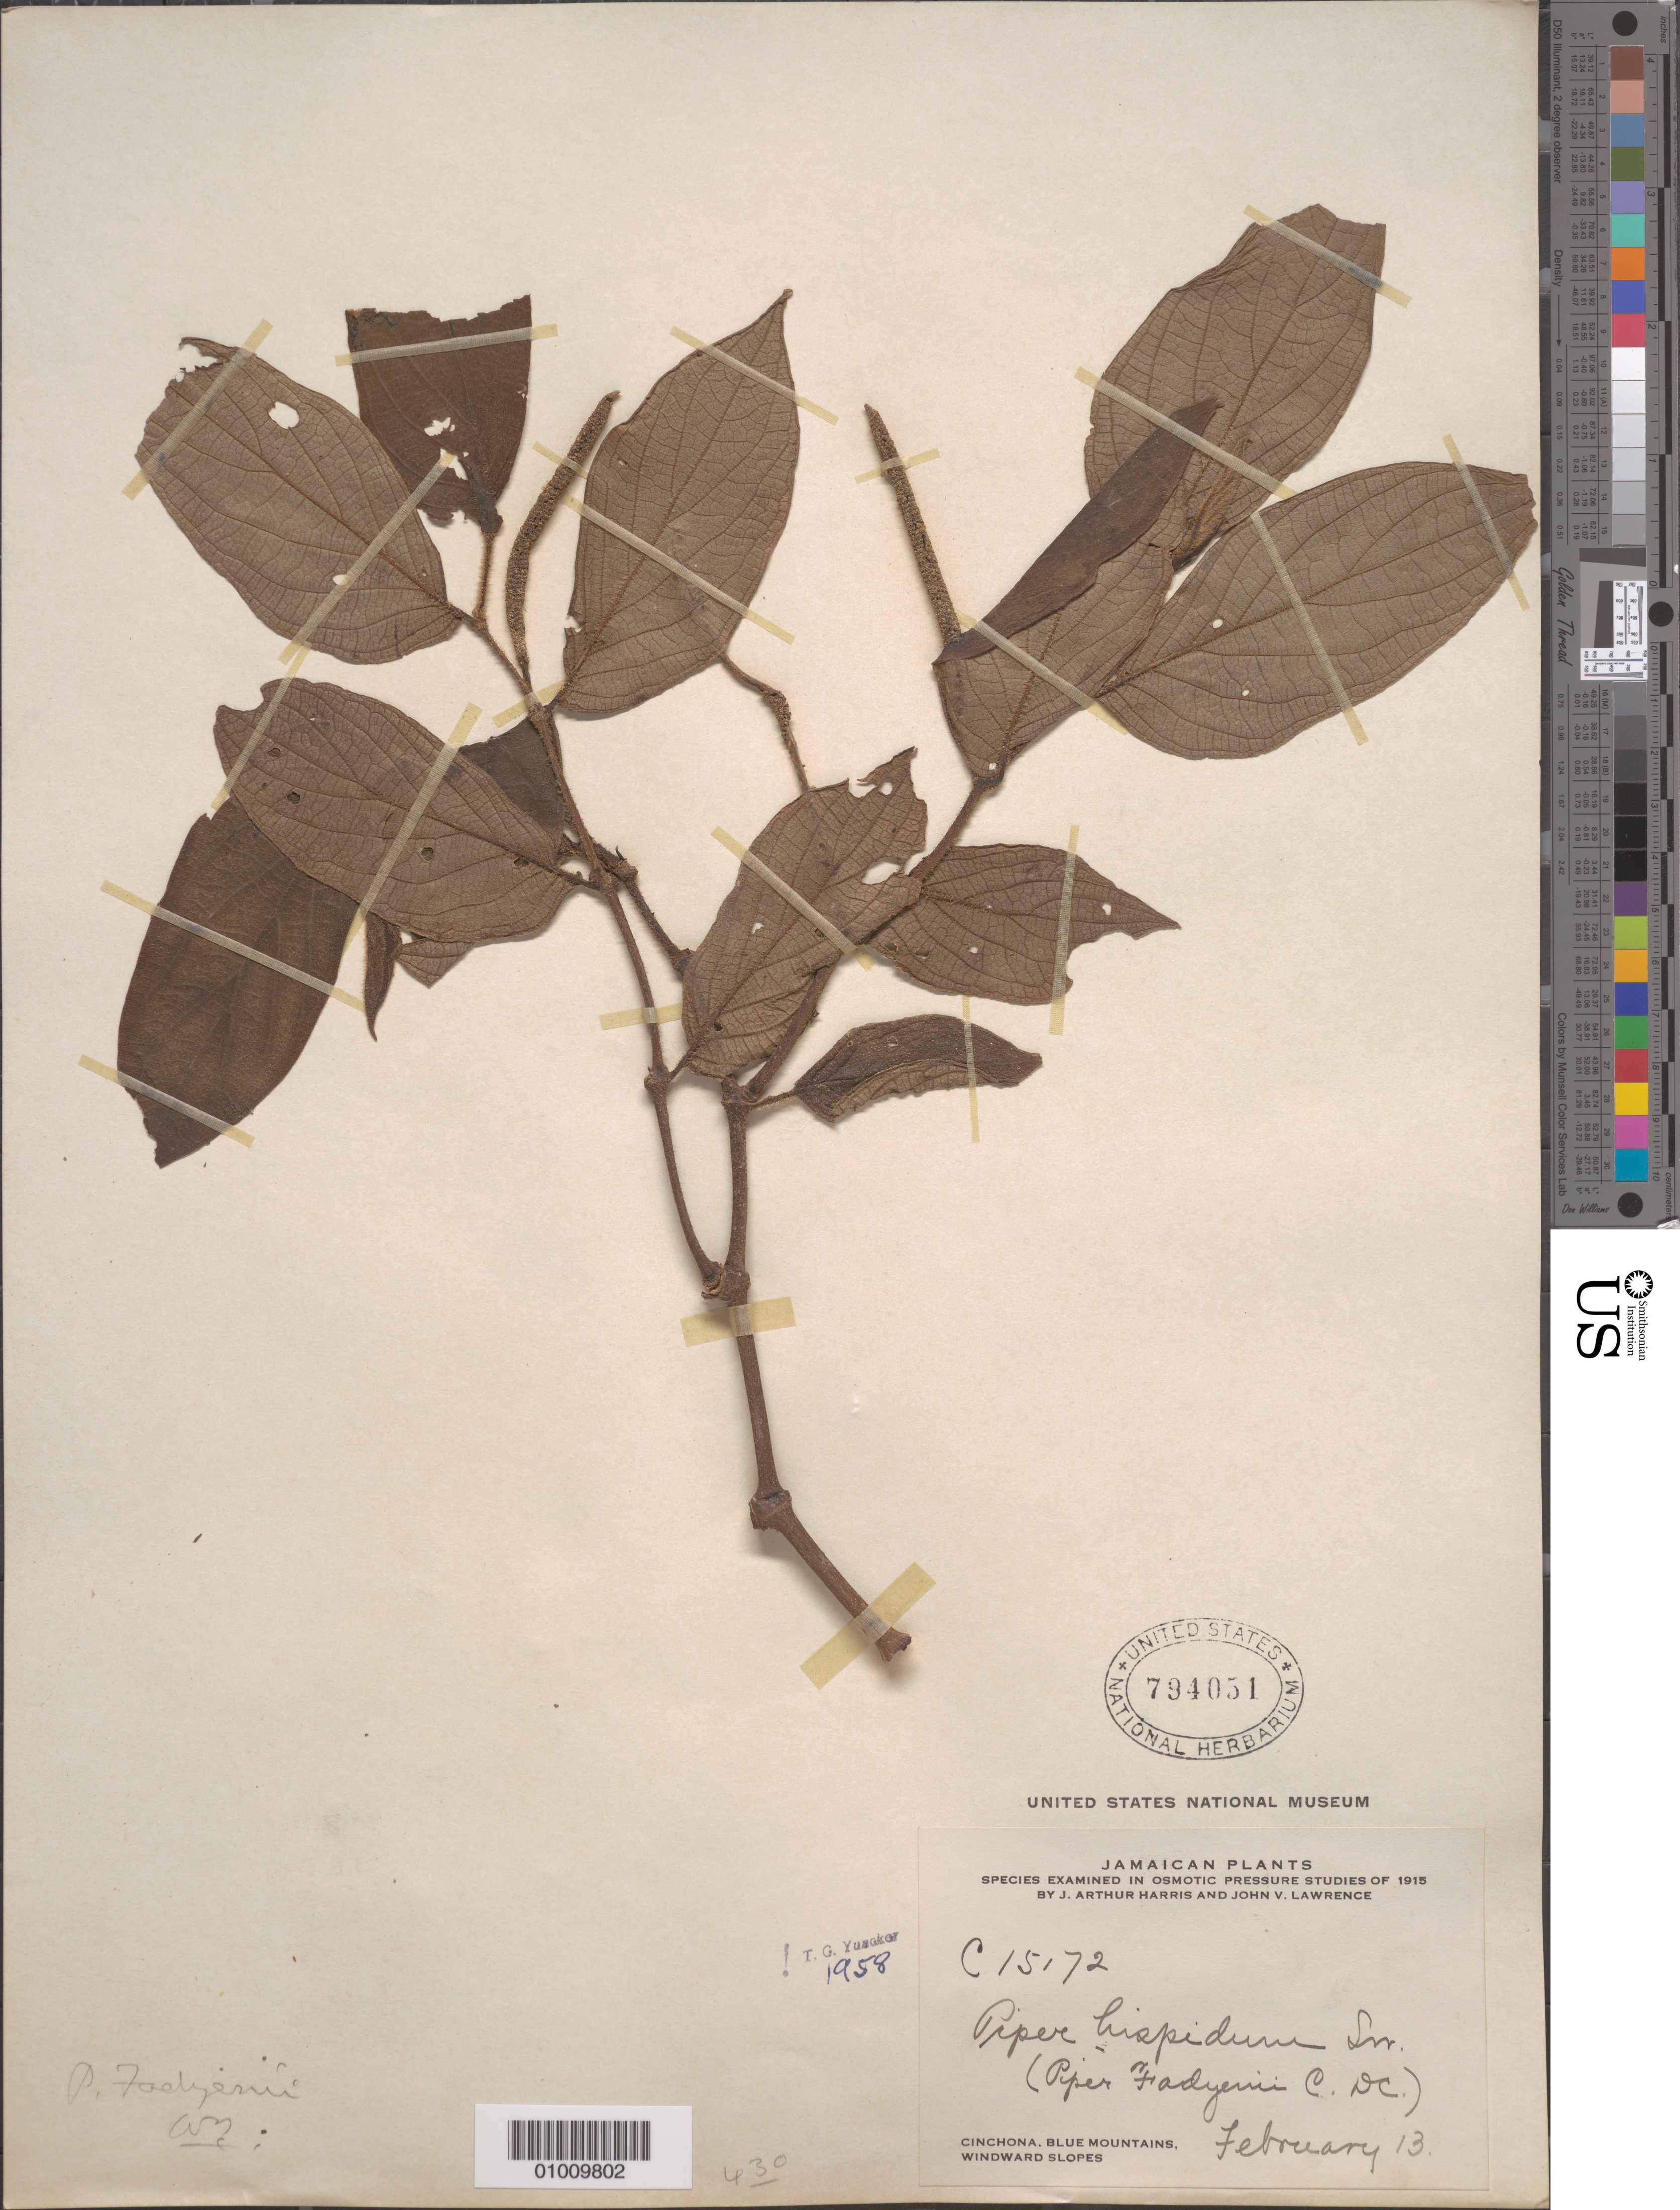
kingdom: Plantae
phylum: Tracheophyta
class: Magnoliopsida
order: Piperales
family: Piperaceae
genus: Piper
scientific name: Piper hispidum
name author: Sw.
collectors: A. Harris & J. Lawrence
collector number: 15172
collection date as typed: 13 Feb 1915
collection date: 1915-02-13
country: Jamaica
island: Jamaica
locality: Cinchona, Blue Mountains, Windward slopes.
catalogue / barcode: US 794051